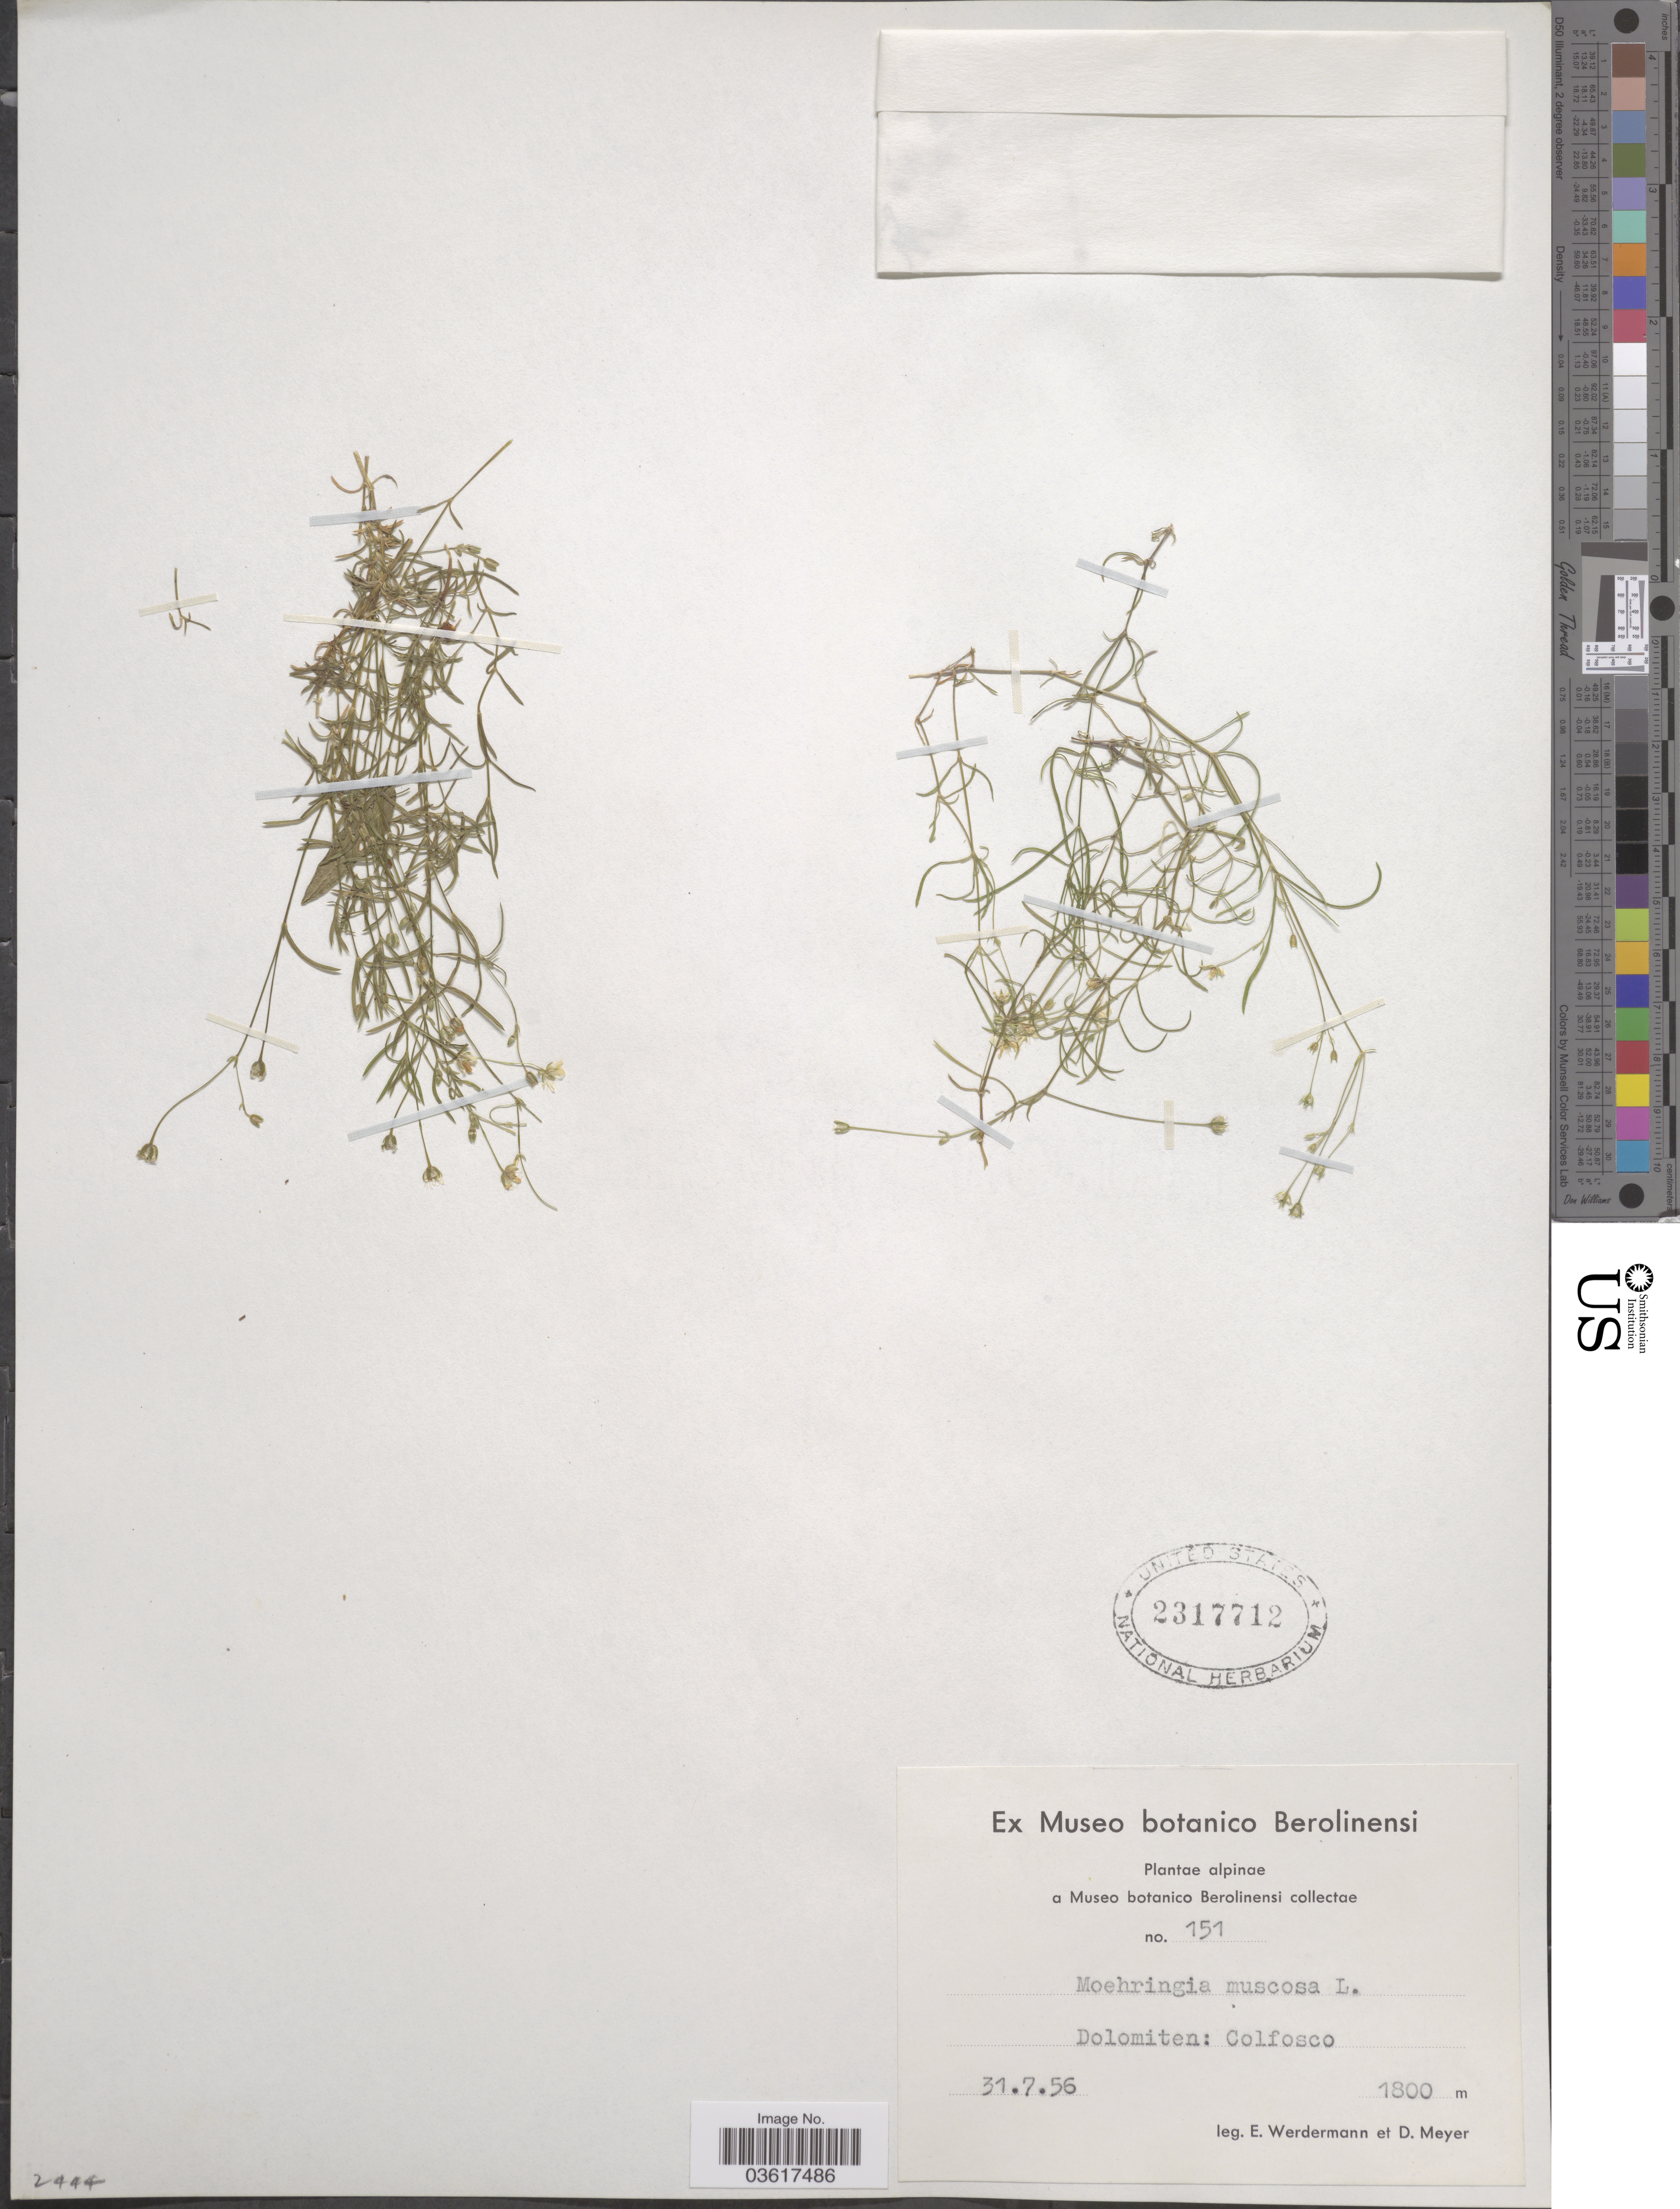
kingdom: Plantae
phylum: Tracheophyta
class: Magnoliopsida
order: Caryophyllales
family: Caryophyllaceae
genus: Moehringia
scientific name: Moehringia muscosa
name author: L.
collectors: E. Werdermann & D. Meyer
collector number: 151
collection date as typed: Transcribed d/m/y: 31/7/56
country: Italy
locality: Dolomiten: Colfosco.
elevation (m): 1800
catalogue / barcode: US 2317712